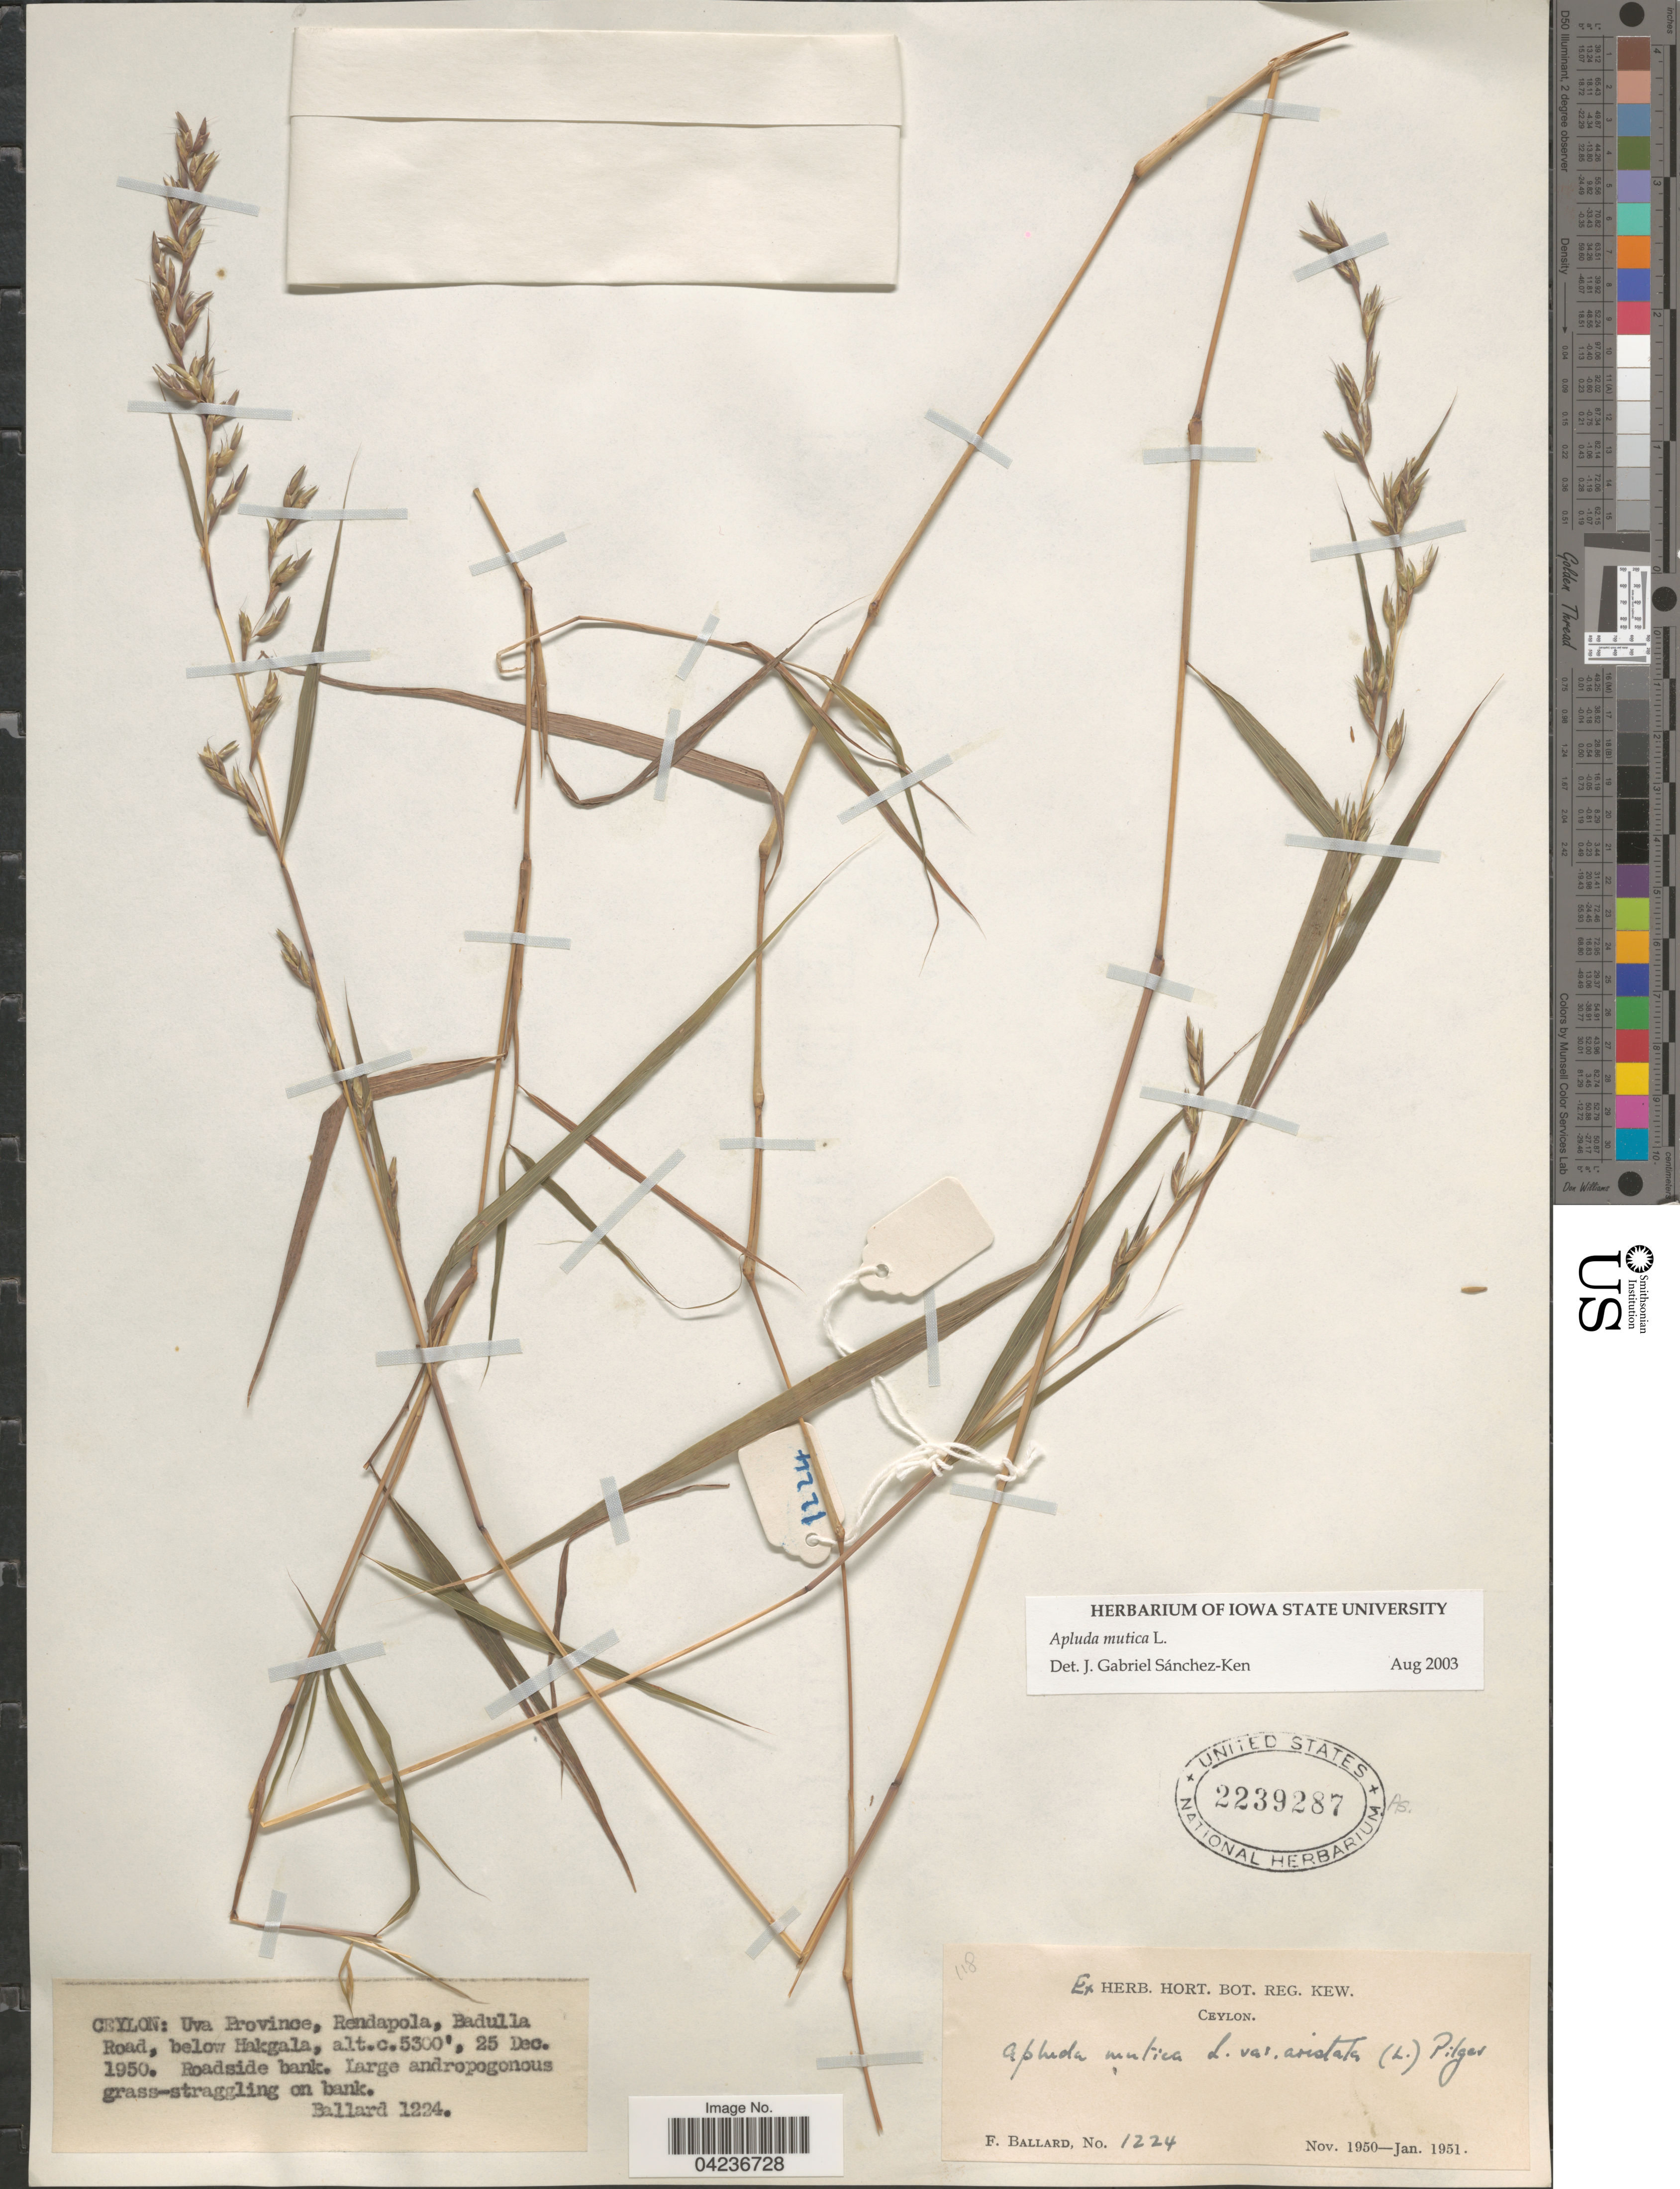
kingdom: Plantae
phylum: Tracheophyta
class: Liliopsida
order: Poales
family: Poaceae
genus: Apluda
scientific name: Apluda mutica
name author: L.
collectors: F. Ballard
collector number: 1224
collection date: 1950-12-25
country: Sri Lanka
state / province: Uva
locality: Ceylon: Rendapola, Badulla Road, below Hakgala.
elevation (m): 1615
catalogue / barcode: US 2239287